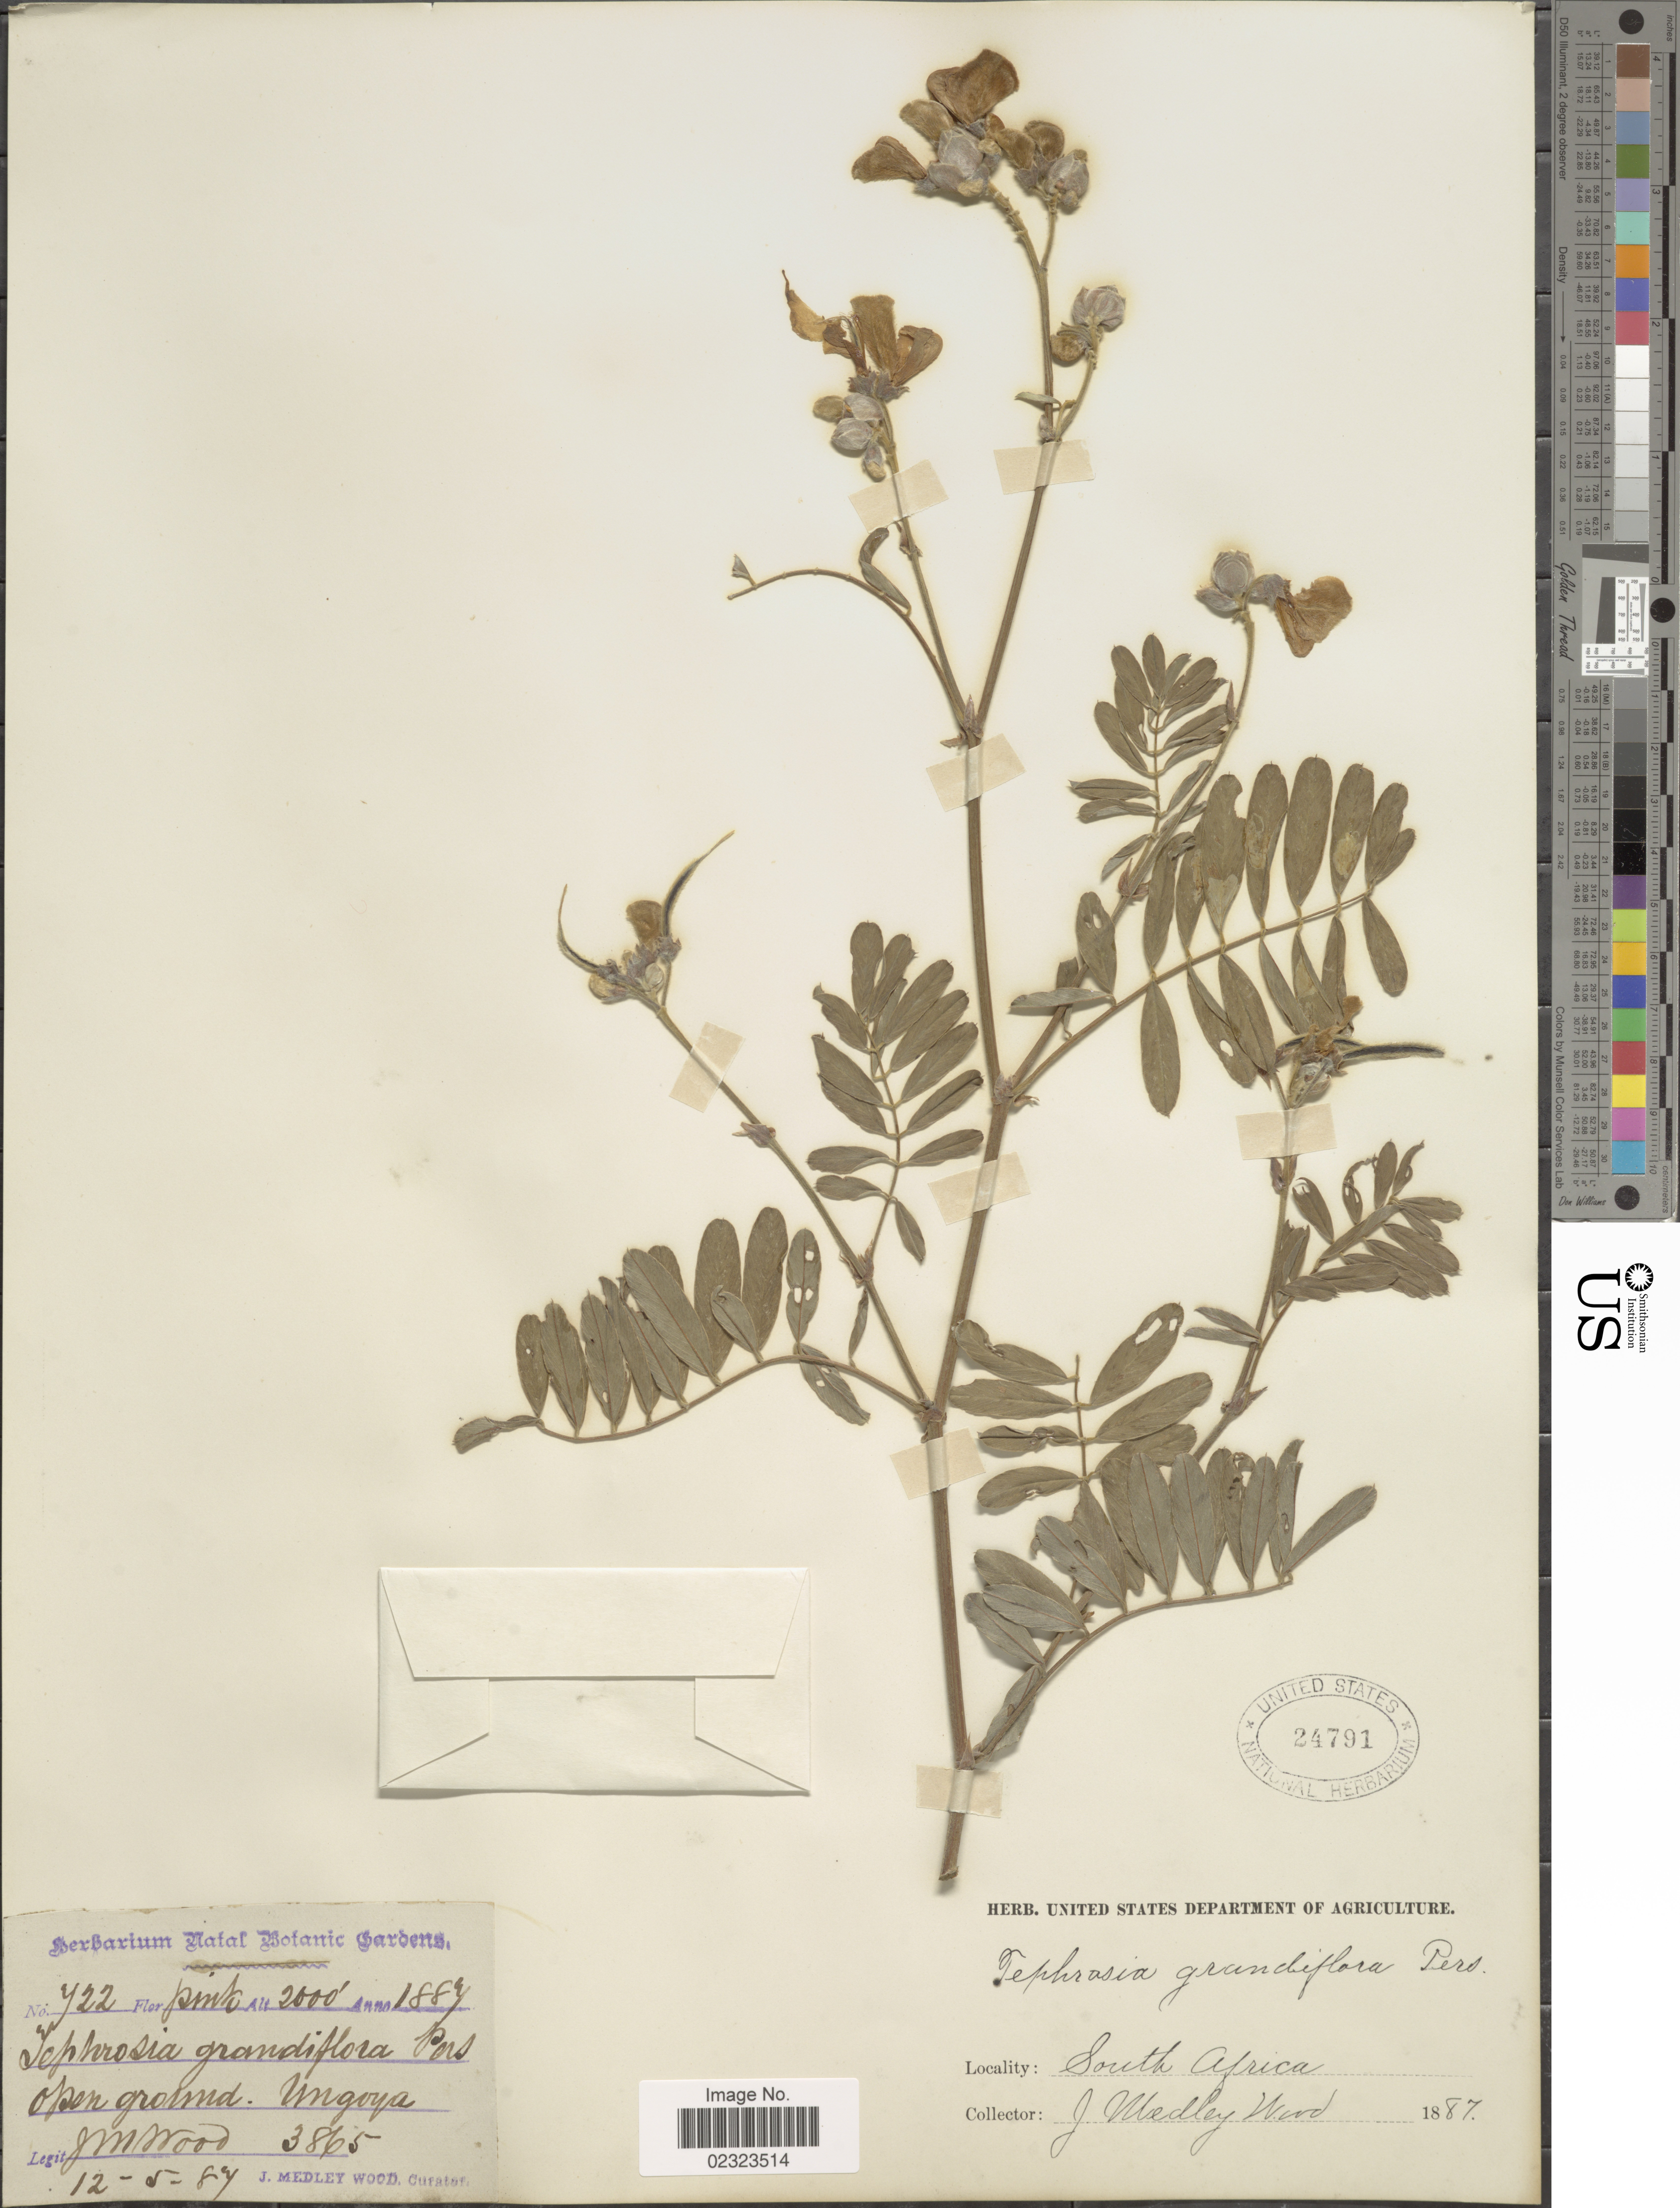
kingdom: Plantae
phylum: Tracheophyta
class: Magnoliopsida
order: Fabales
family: Fabaceae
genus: Tephrosia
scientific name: Tephrosia grandiflora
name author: (Vahl) Pers.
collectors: J. Medley Wood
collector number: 722*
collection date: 1887-05-12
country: South Africa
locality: Open ground, Ungoya.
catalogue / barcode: US 24791